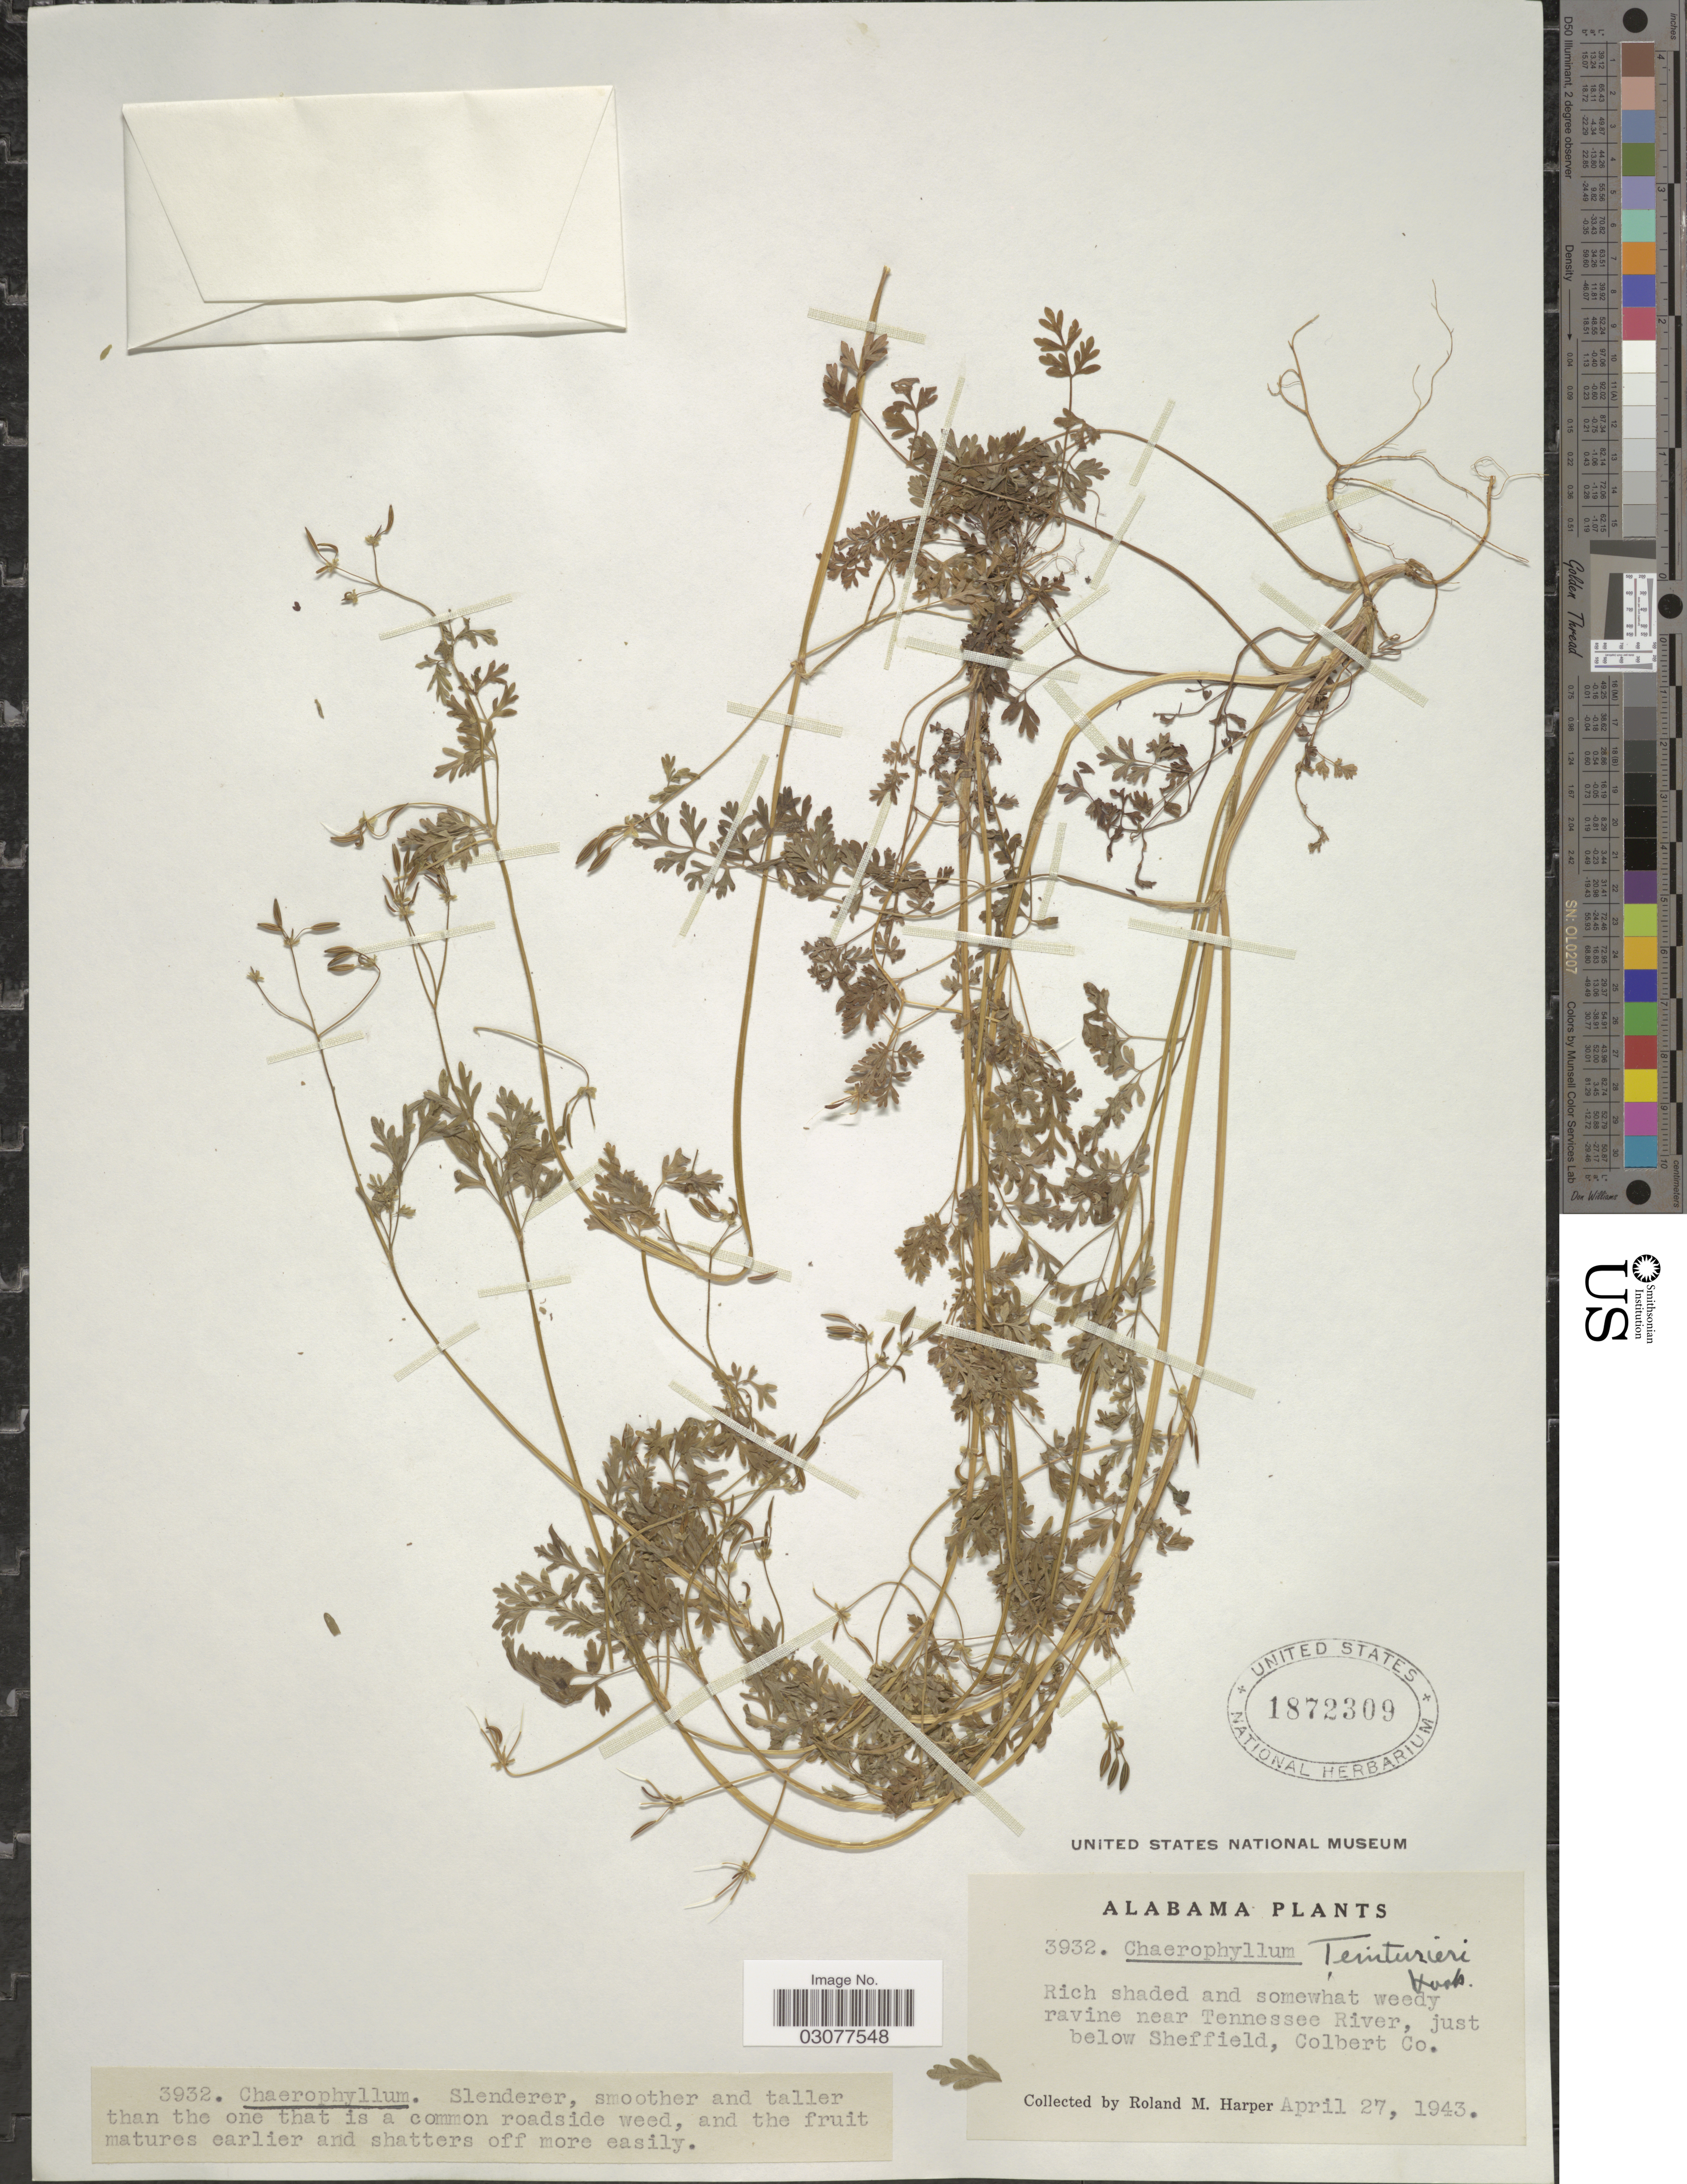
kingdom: Plantae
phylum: Tracheophyta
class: Magnoliopsida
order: Apiales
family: Apiaceae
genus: Chaerophyllum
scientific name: Chaerophyllum procumbens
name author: (L.) Crantz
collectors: R. M. Harper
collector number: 3932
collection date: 1943-04-27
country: United States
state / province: Alabama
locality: Rich shaded and somewhat weedy ravine near Tennessee River, just below Sheffield, Colbert Co.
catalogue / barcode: US 1872309